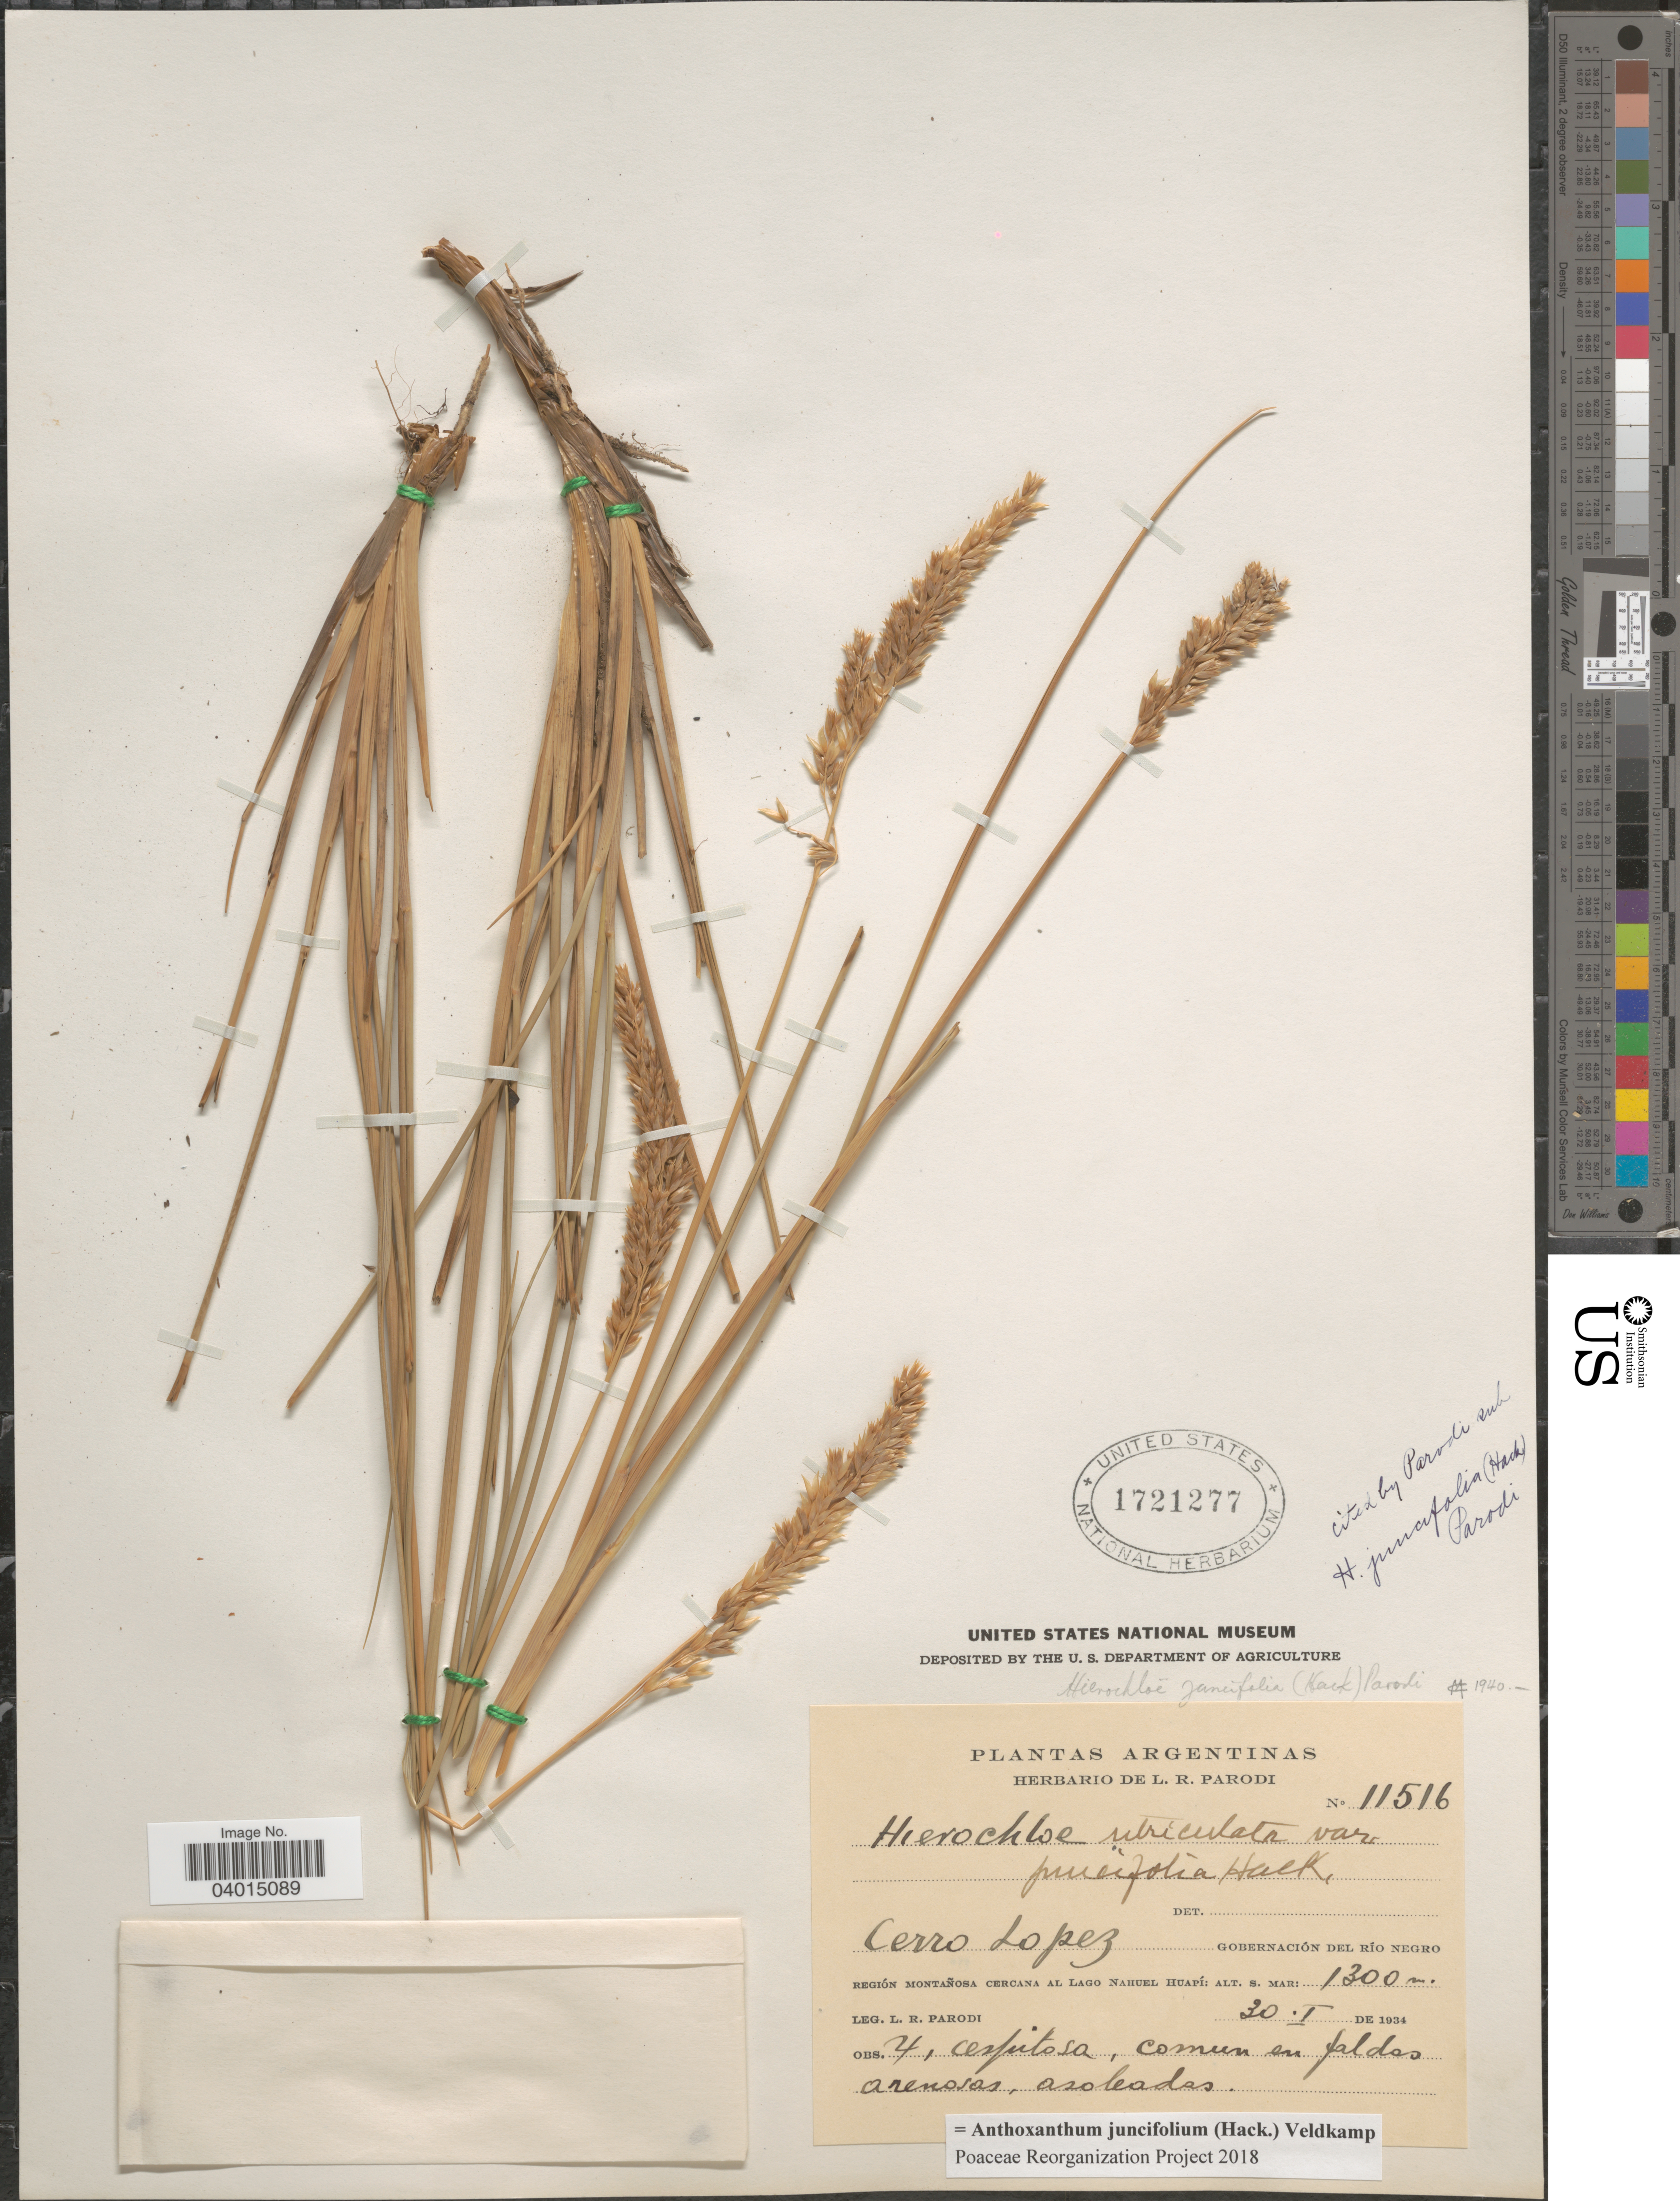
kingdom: Plantae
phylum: Tracheophyta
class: Liliopsida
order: Poales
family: Poaceae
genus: Anthoxanthum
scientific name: Anthoxanthum juncifolium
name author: (Hack.) Veldkamp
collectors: L. R. Parodi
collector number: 11516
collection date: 1934-01-30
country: Argentina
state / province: Rio Negro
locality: Cerro Lopez. Gobernación del Río Negro. Región montañosa cercana al Lago Nahuel Huapí.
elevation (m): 1300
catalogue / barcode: US 1721277